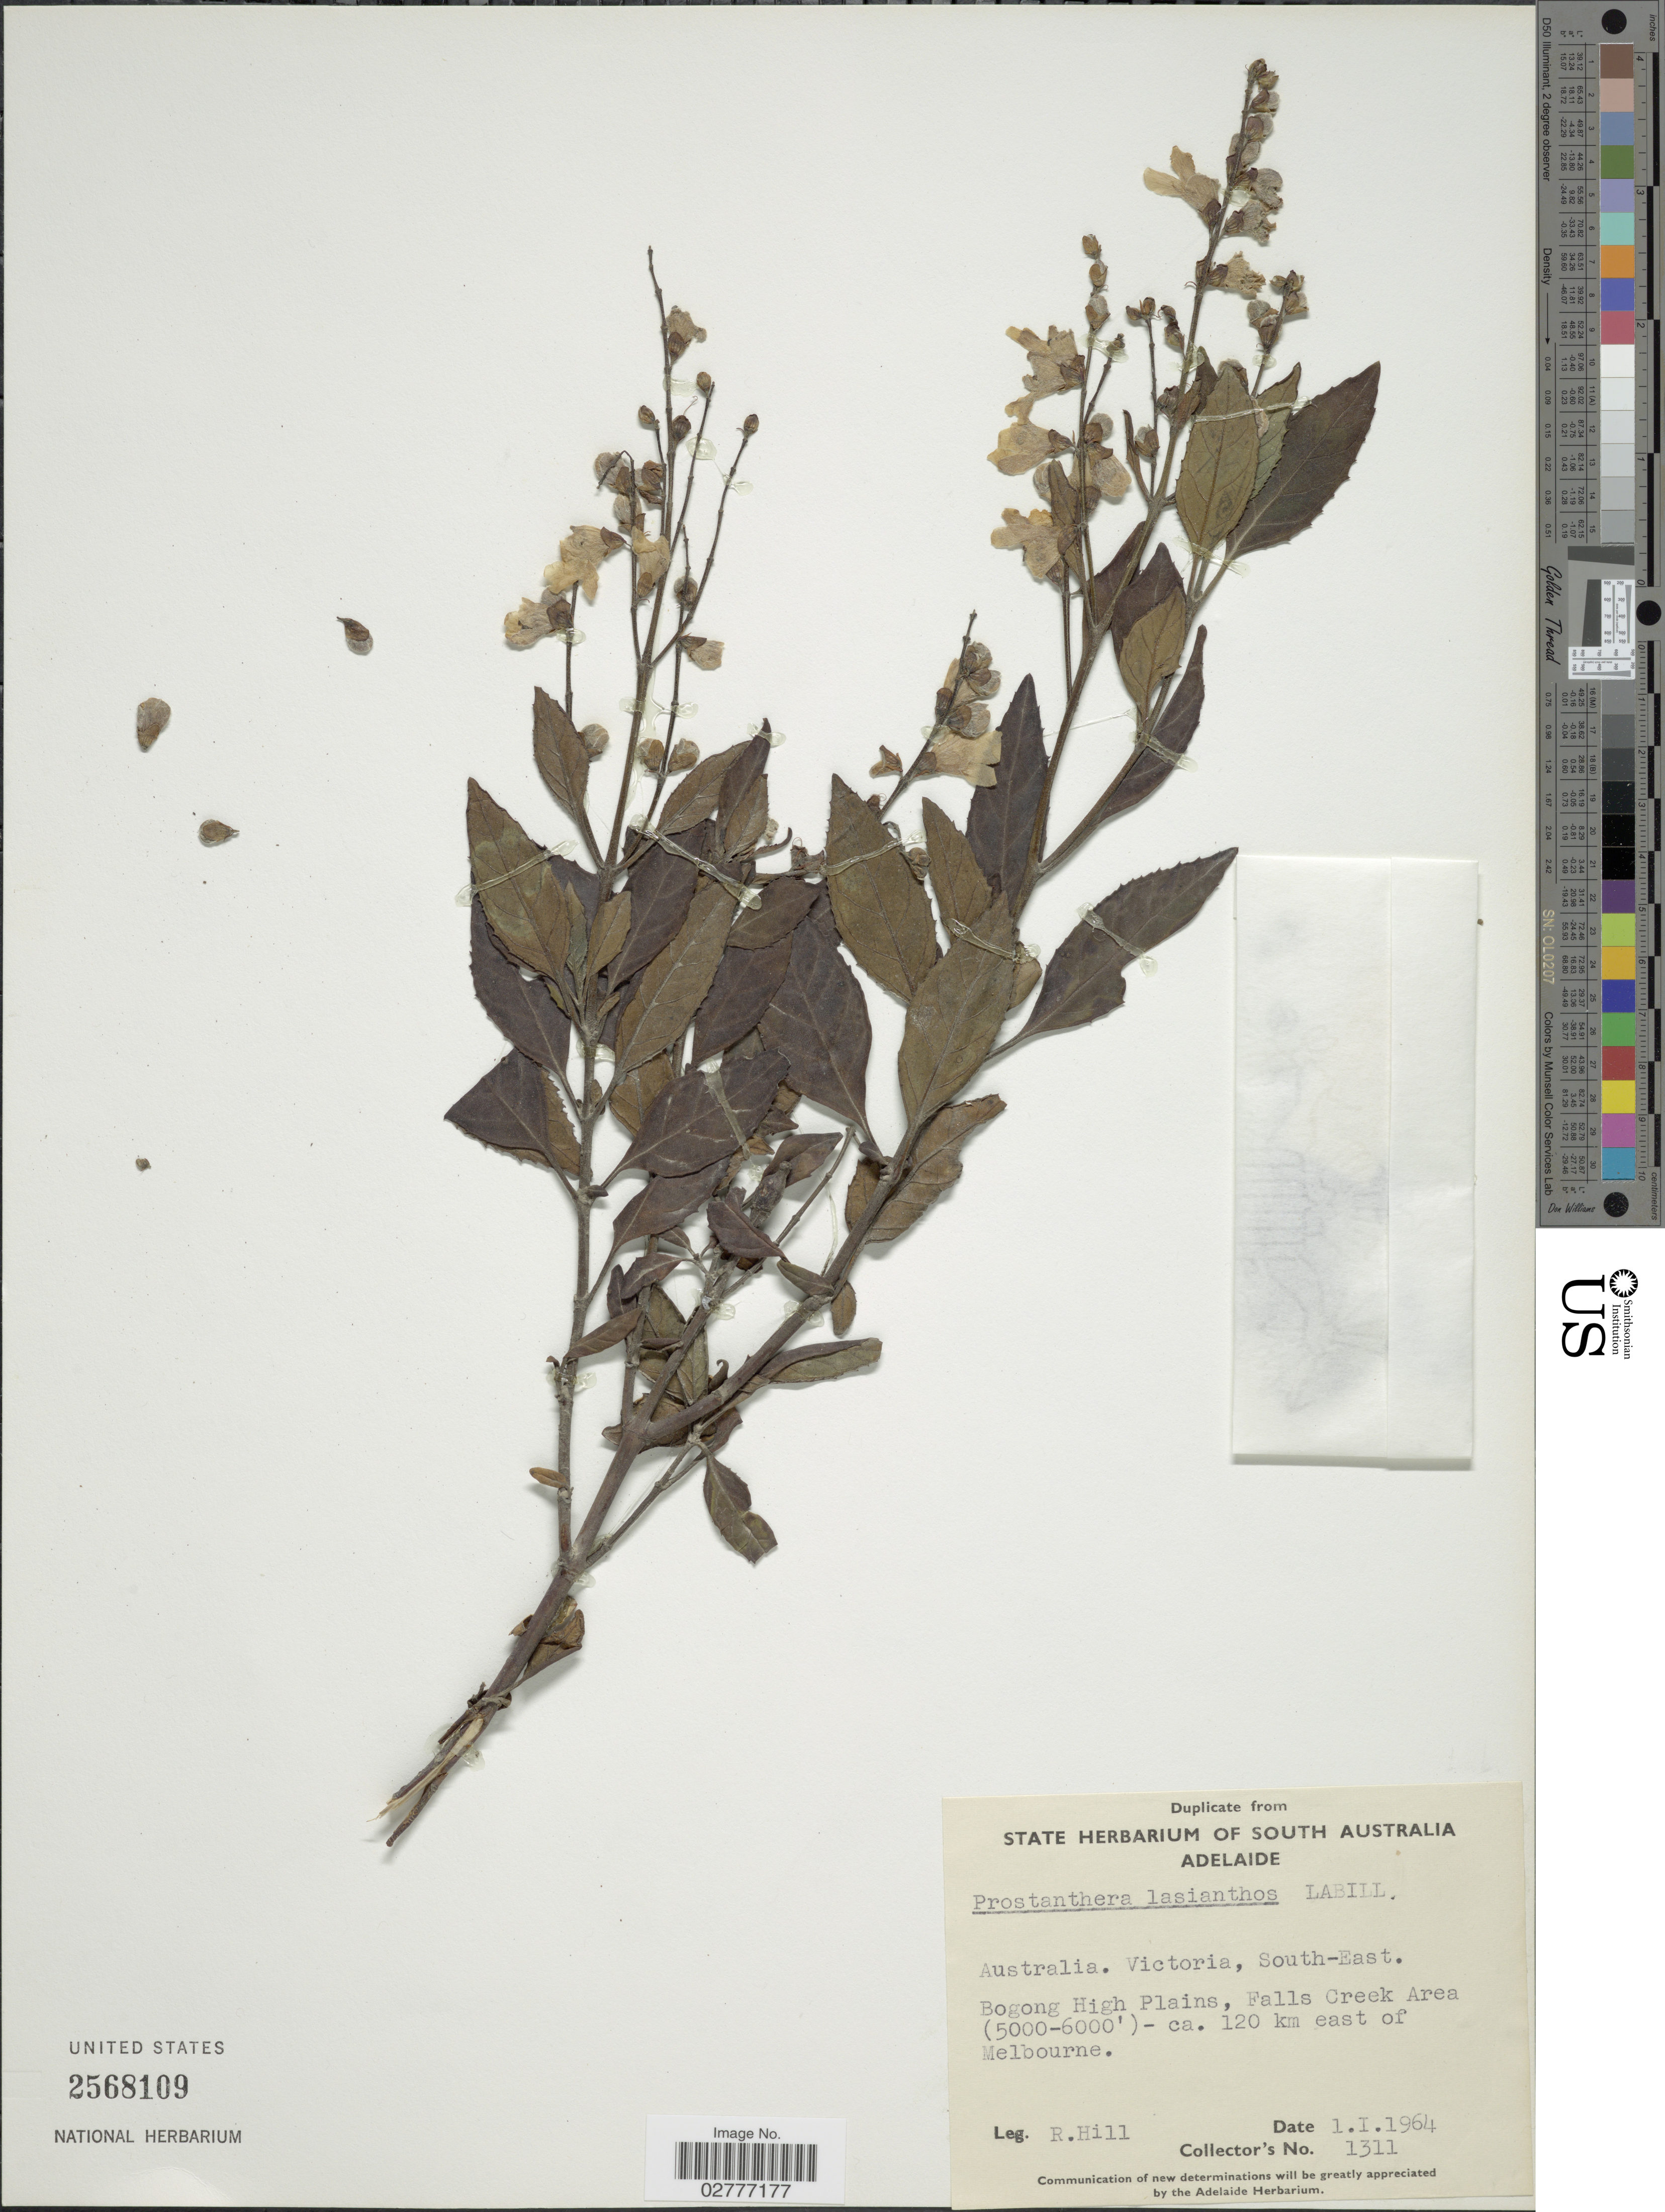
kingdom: Plantae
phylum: Tracheophyta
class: Magnoliopsida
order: Lamiales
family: Lamiaceae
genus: Prostanthera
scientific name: Prostanthera lasianthos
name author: Labill.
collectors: R. Hill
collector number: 1311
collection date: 1964-01-01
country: Australia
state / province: Victoria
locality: Victoria, South-East. Bogong High Plains, Falls Creek Area - ca. 120 km east of Melbourne.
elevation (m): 1524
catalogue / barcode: US 2568109